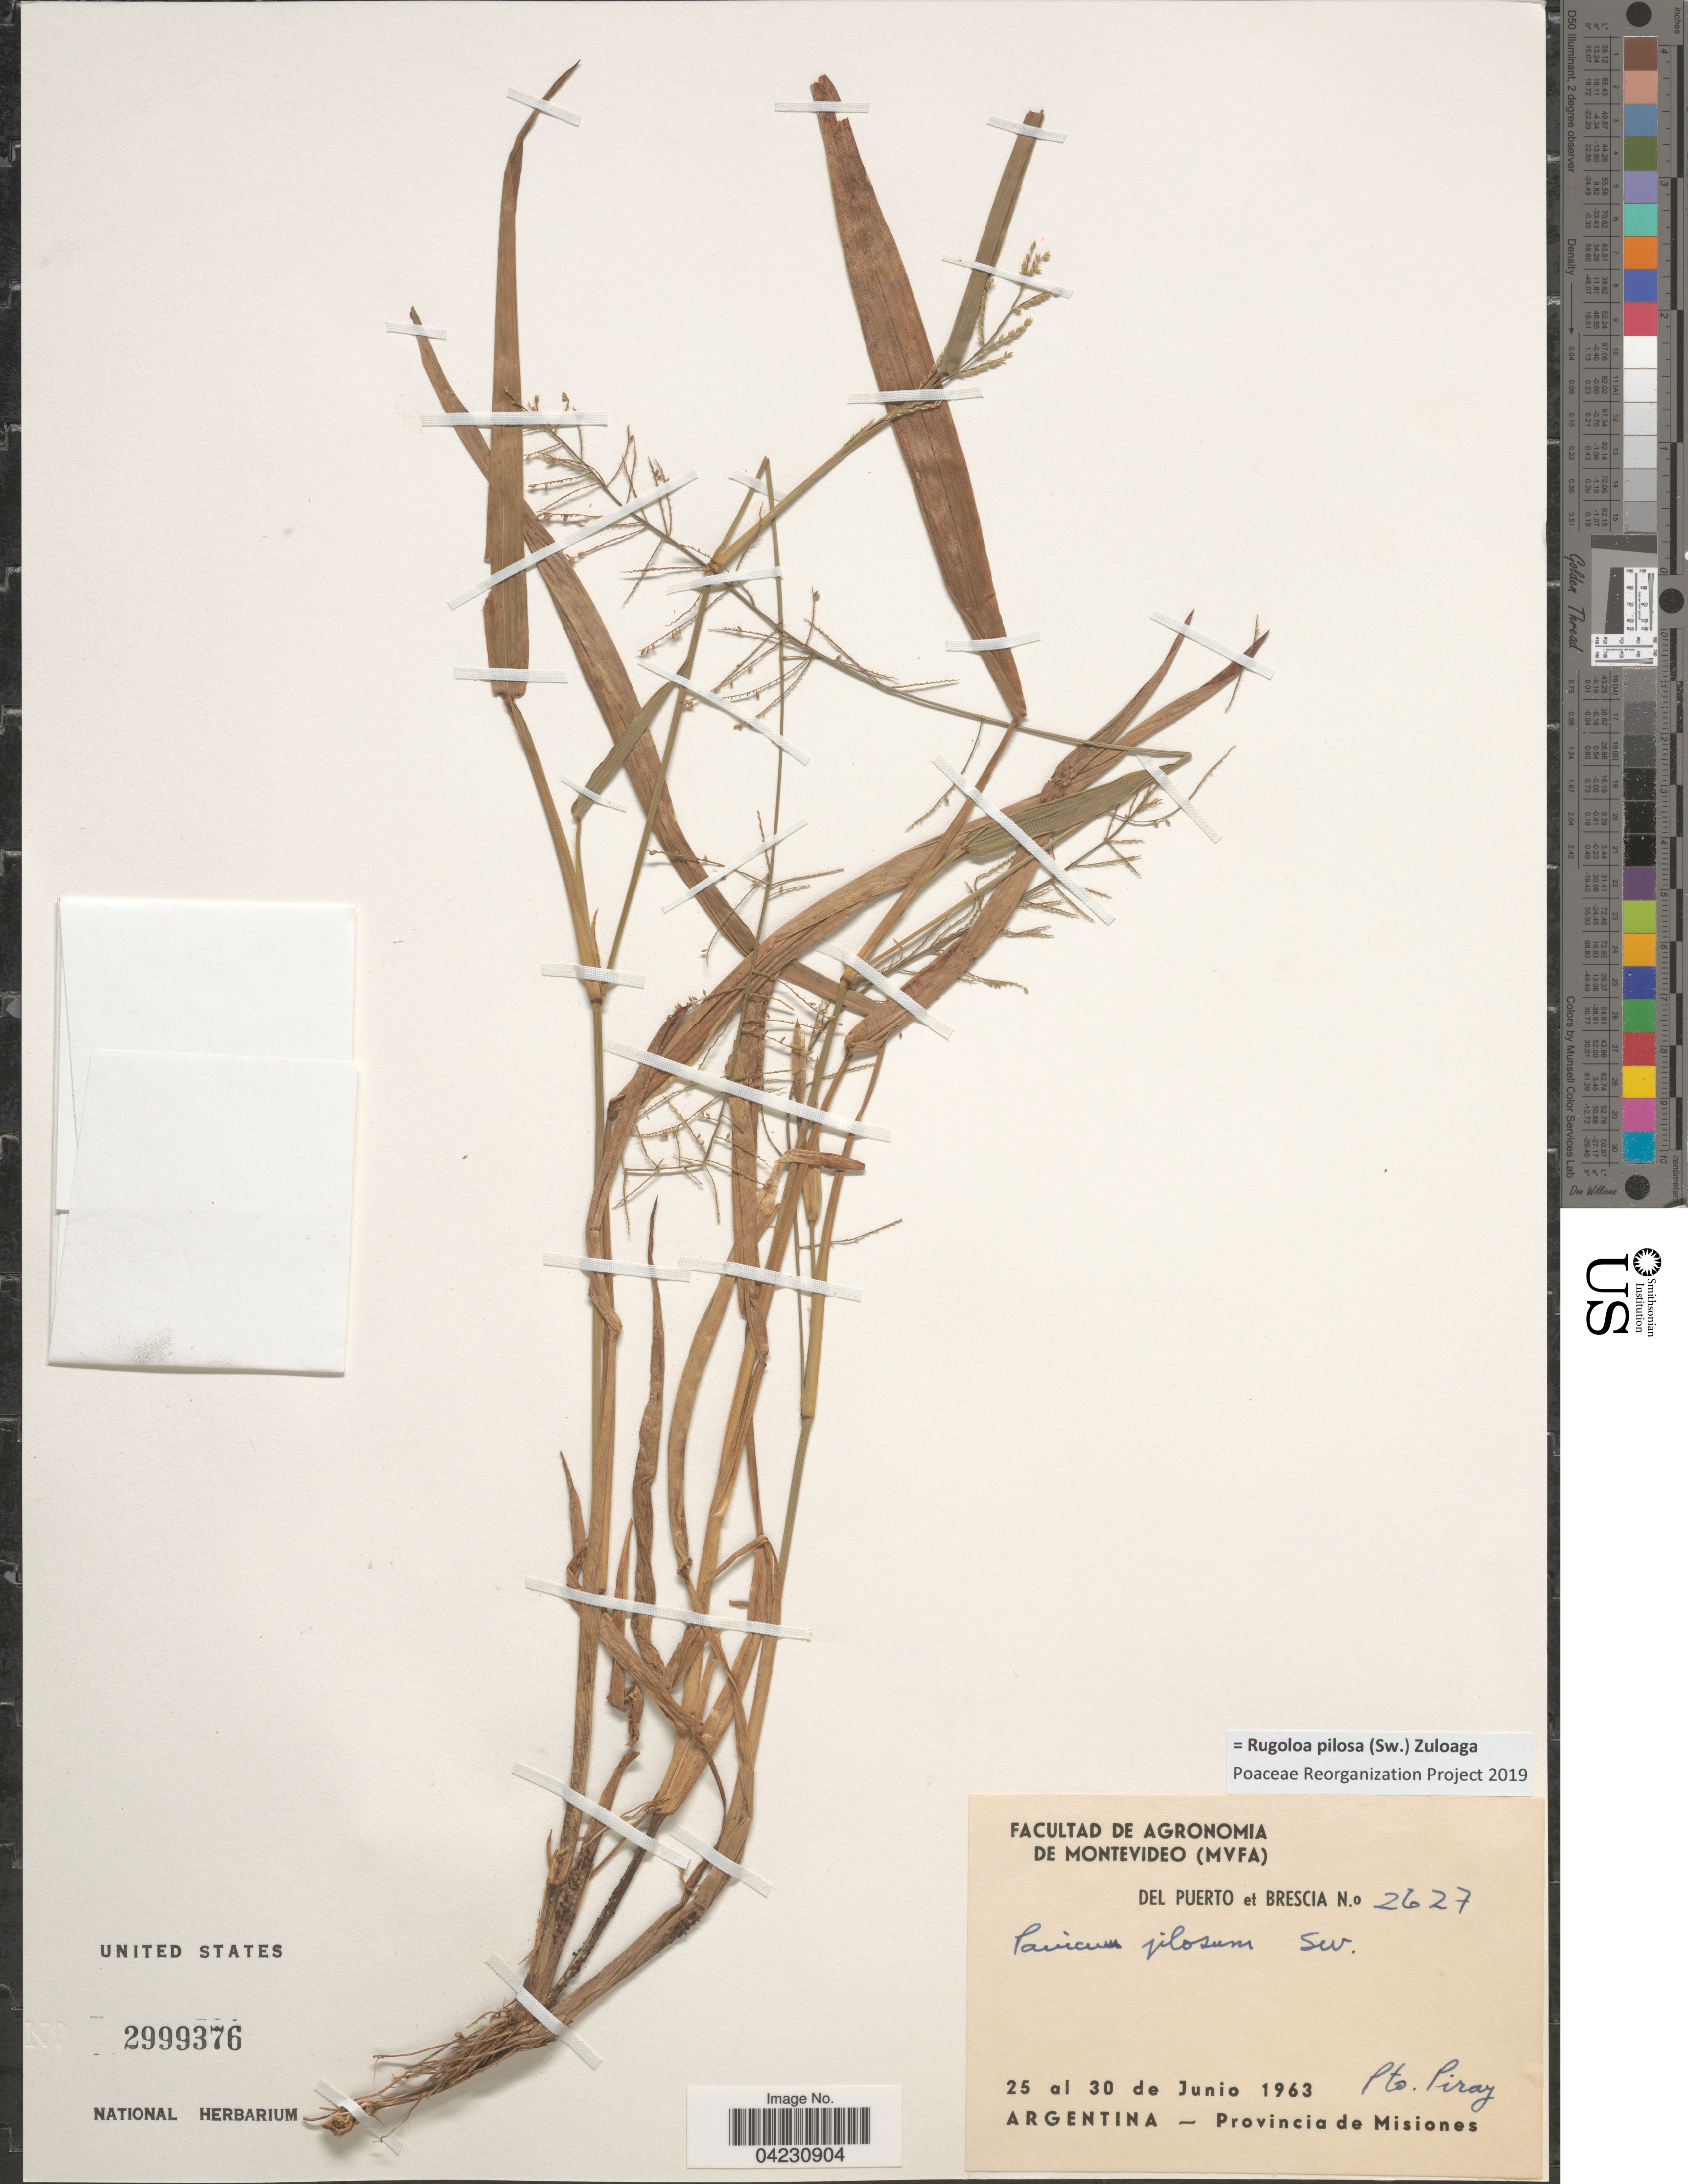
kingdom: Plantae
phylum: Tracheophyta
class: Liliopsida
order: Poales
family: Poaceae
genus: Rugoloa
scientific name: Rugoloa pilosa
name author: (Sw.) Zuloaga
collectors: Del Puerto & -. Brescia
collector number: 2627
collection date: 1963-06-25/1963-06-30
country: Argentina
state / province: Misiones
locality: Pto. Piray.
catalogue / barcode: US 2999376